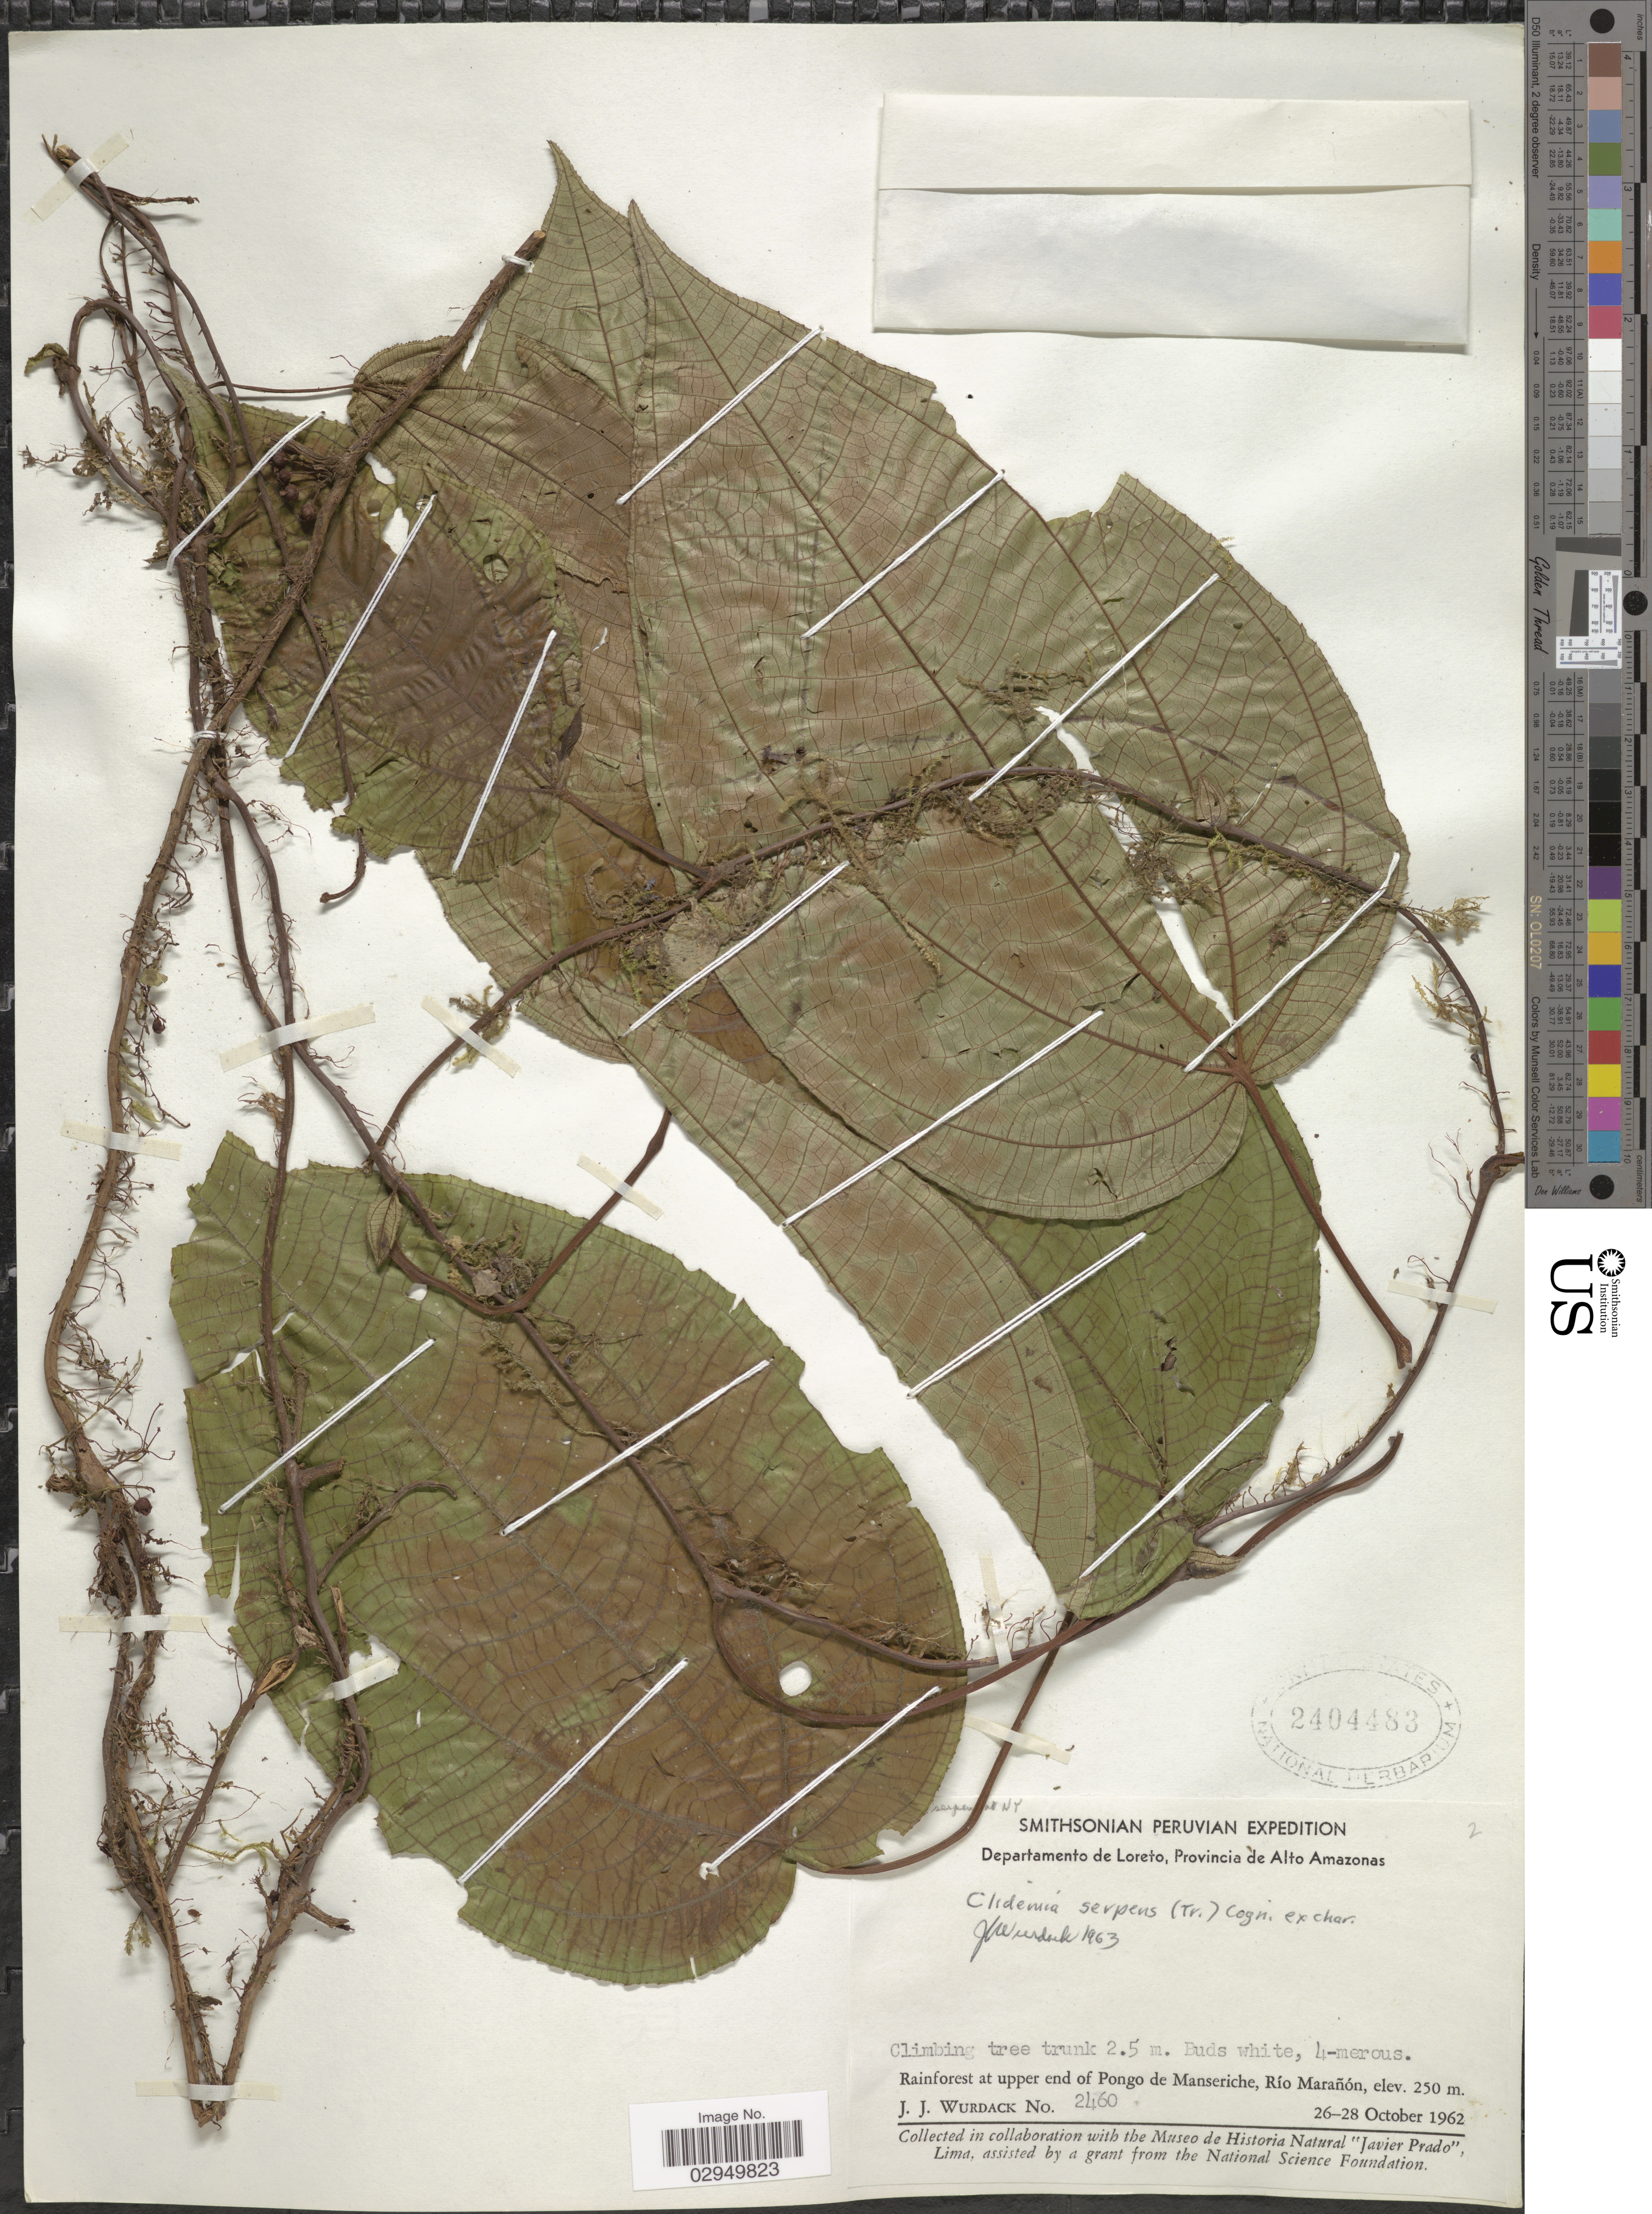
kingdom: Plantae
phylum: Tracheophyta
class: Magnoliopsida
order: Myrtales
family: Melastomataceae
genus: Clidemia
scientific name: Clidemia serpens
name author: (Triana) Cogn.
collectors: J. J. Wurdack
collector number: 2460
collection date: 1962-10-26/1962-10-28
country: Peru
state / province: Loreto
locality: Departamento de Loreto, Provincia de Alto Amazonas. Rainforest at upper end of Pongo de Manseriche, Río Marañón.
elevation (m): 250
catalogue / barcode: US 2404483